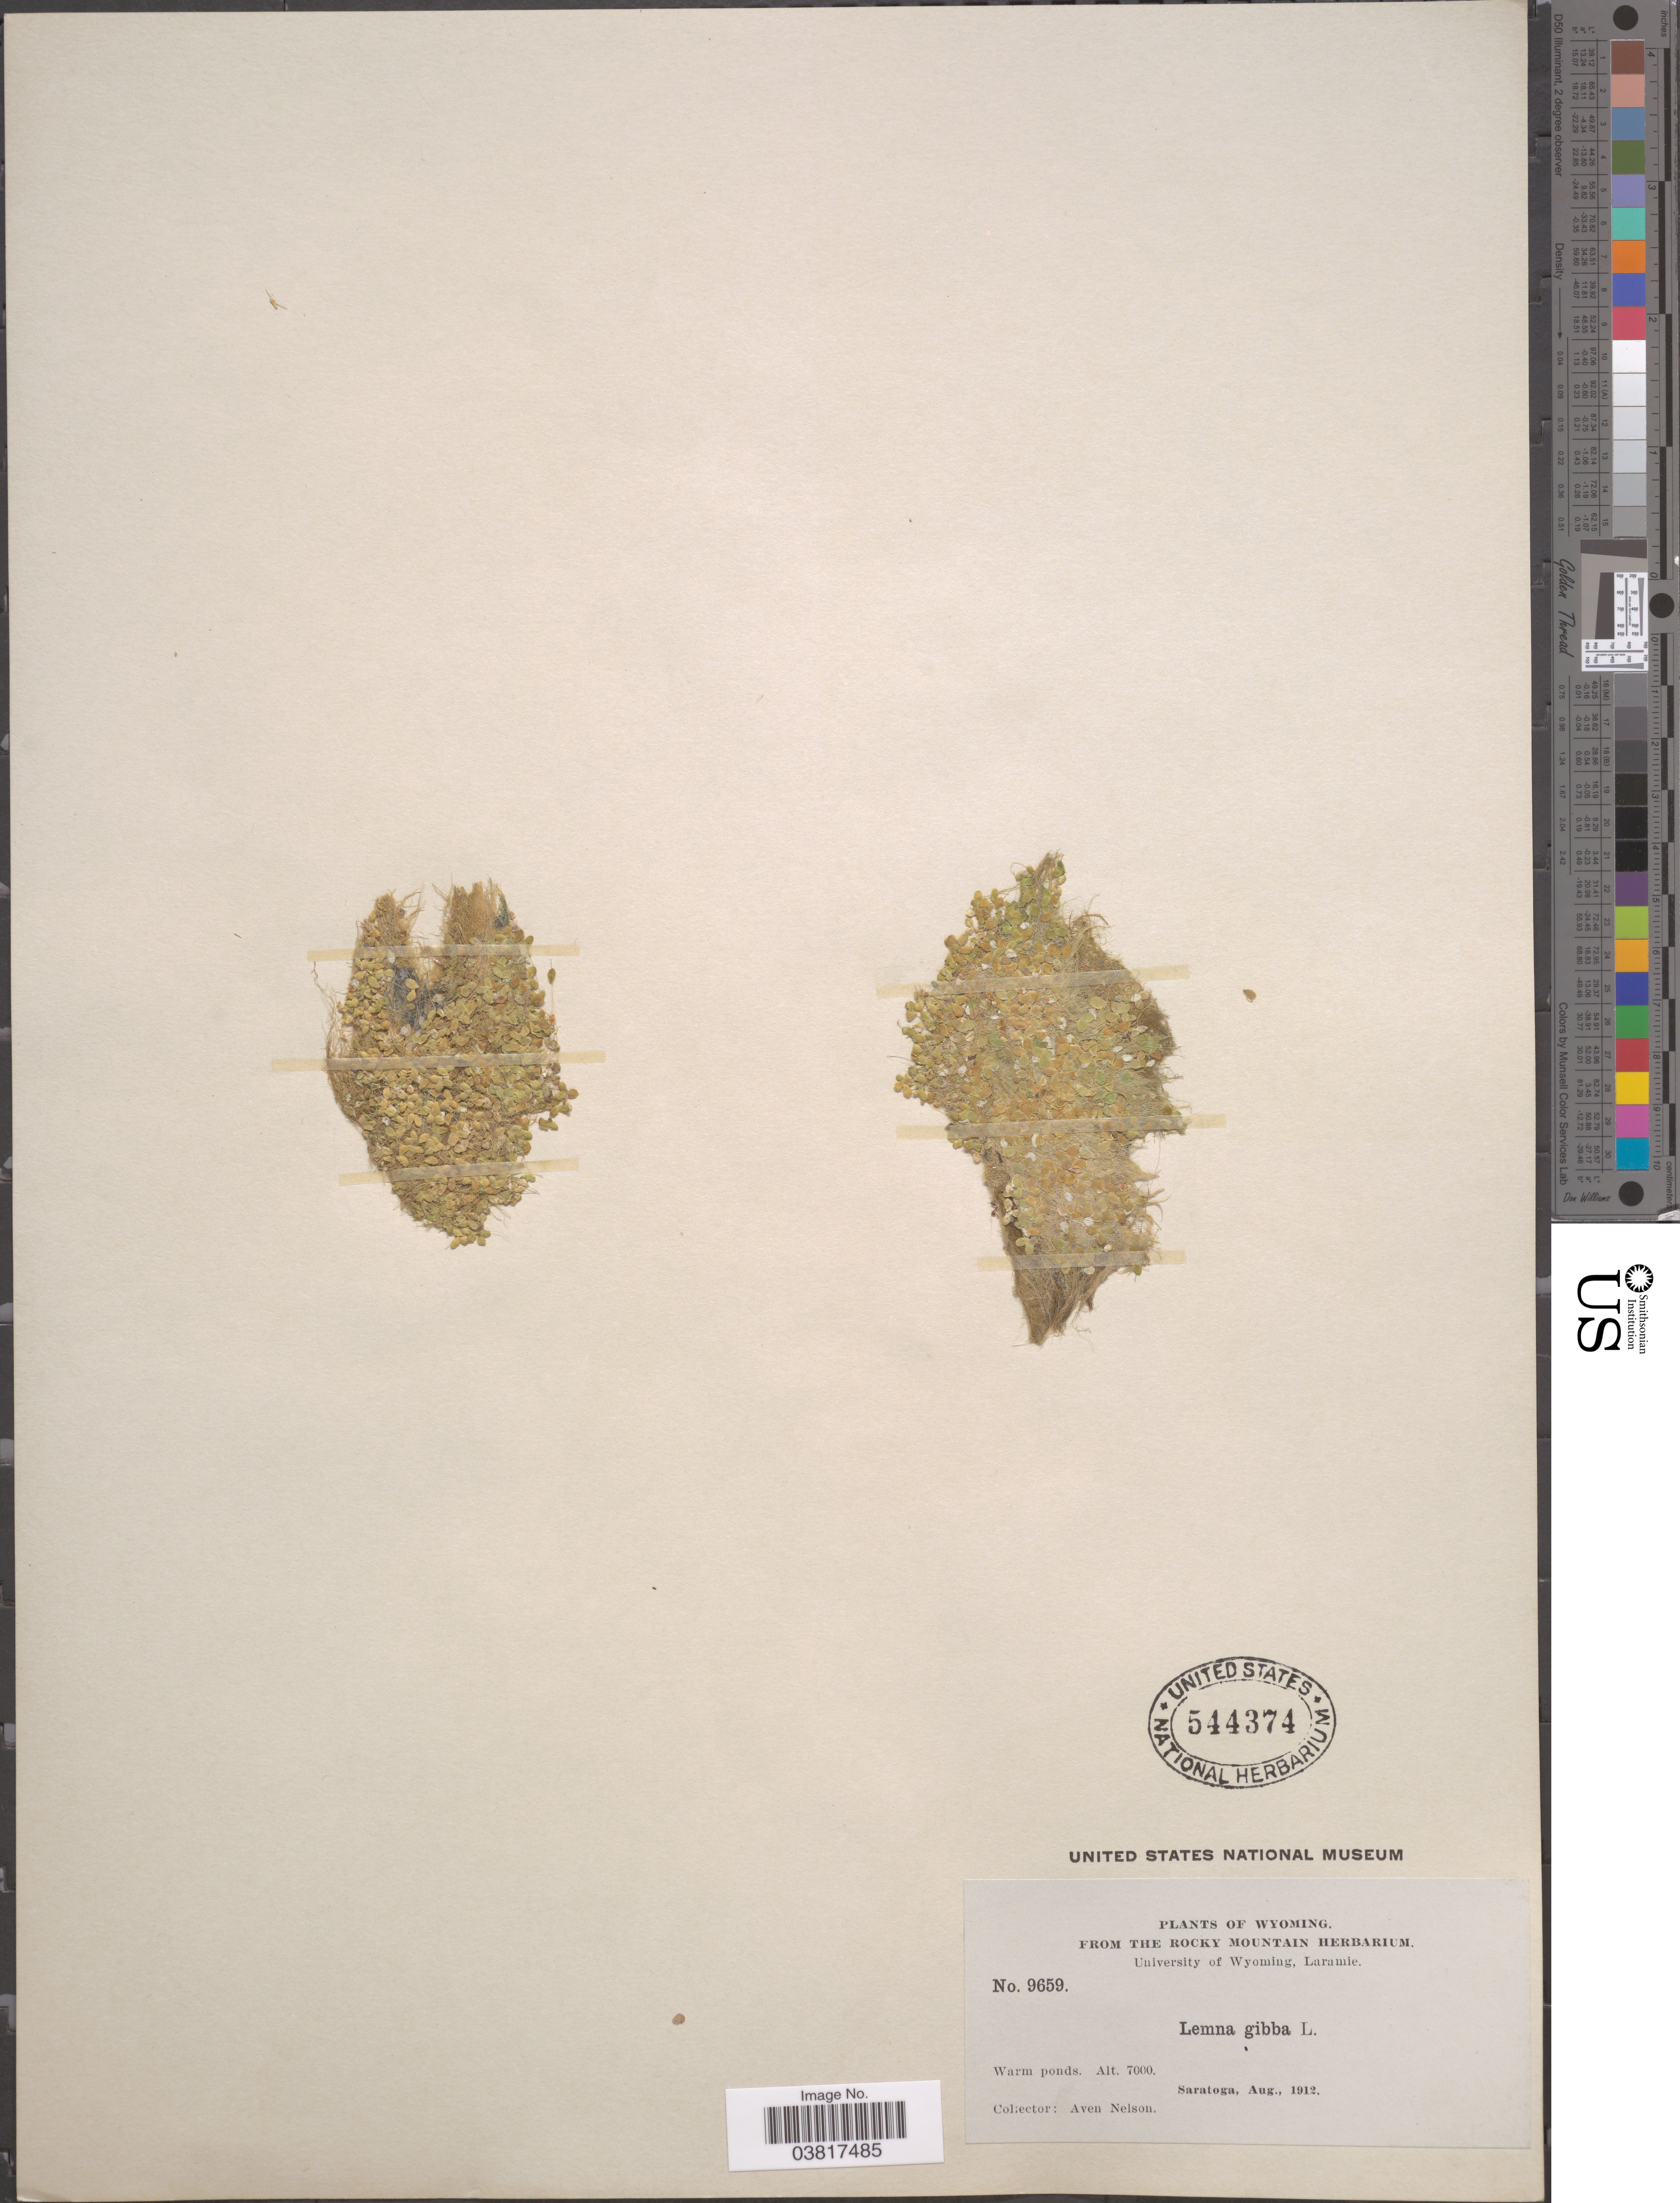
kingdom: Plantae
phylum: Tracheophyta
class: Liliopsida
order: Alismatales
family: Araceae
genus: Lemna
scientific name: Lemna gibba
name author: L.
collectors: A. Nelson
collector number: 9659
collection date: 1912-08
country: United States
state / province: Wyoming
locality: Saratoga.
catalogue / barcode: US 544374